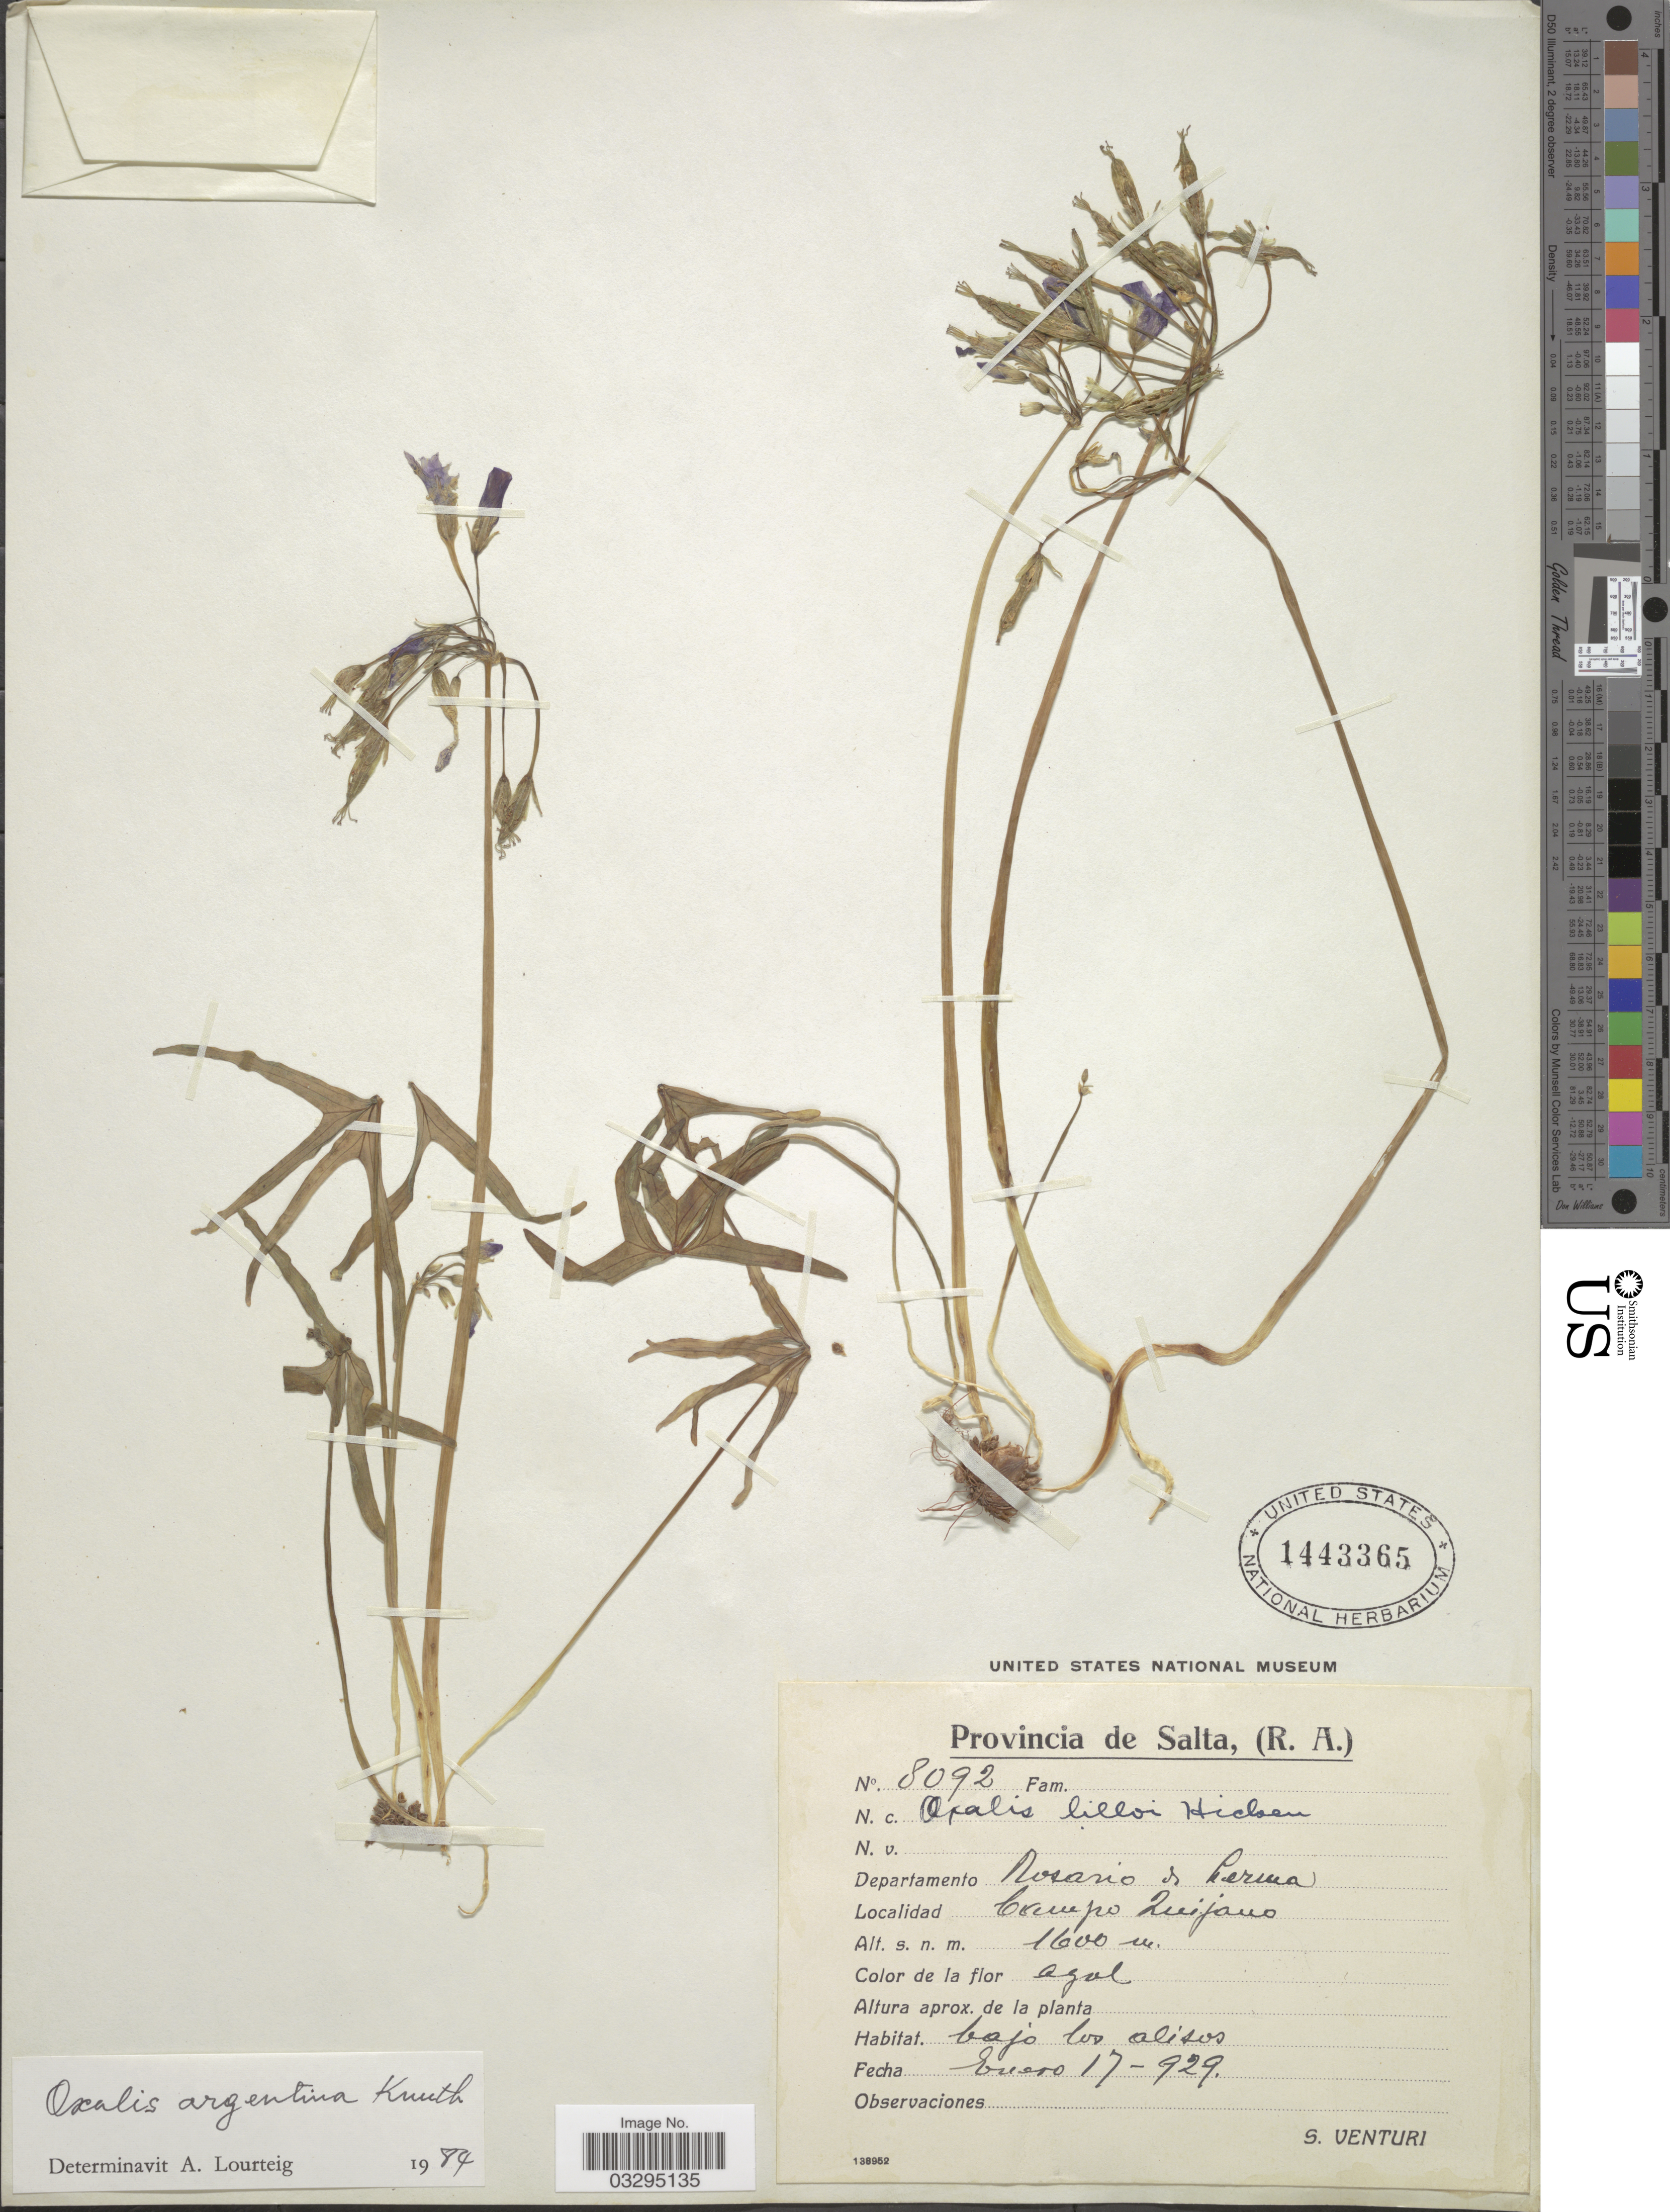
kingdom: Plantae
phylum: Tracheophyta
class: Magnoliopsida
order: Oxalidales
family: Oxalidaceae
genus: Oxalis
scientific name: Oxalis argentina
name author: R. Knuth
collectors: S. Venturi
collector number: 8092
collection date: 1929-01-17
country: Argentina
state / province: Salta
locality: Provincia de Salta, (R.A.). Departamento Rosario de Lerma. Campo Quijano.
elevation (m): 1600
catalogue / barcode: US 1443365